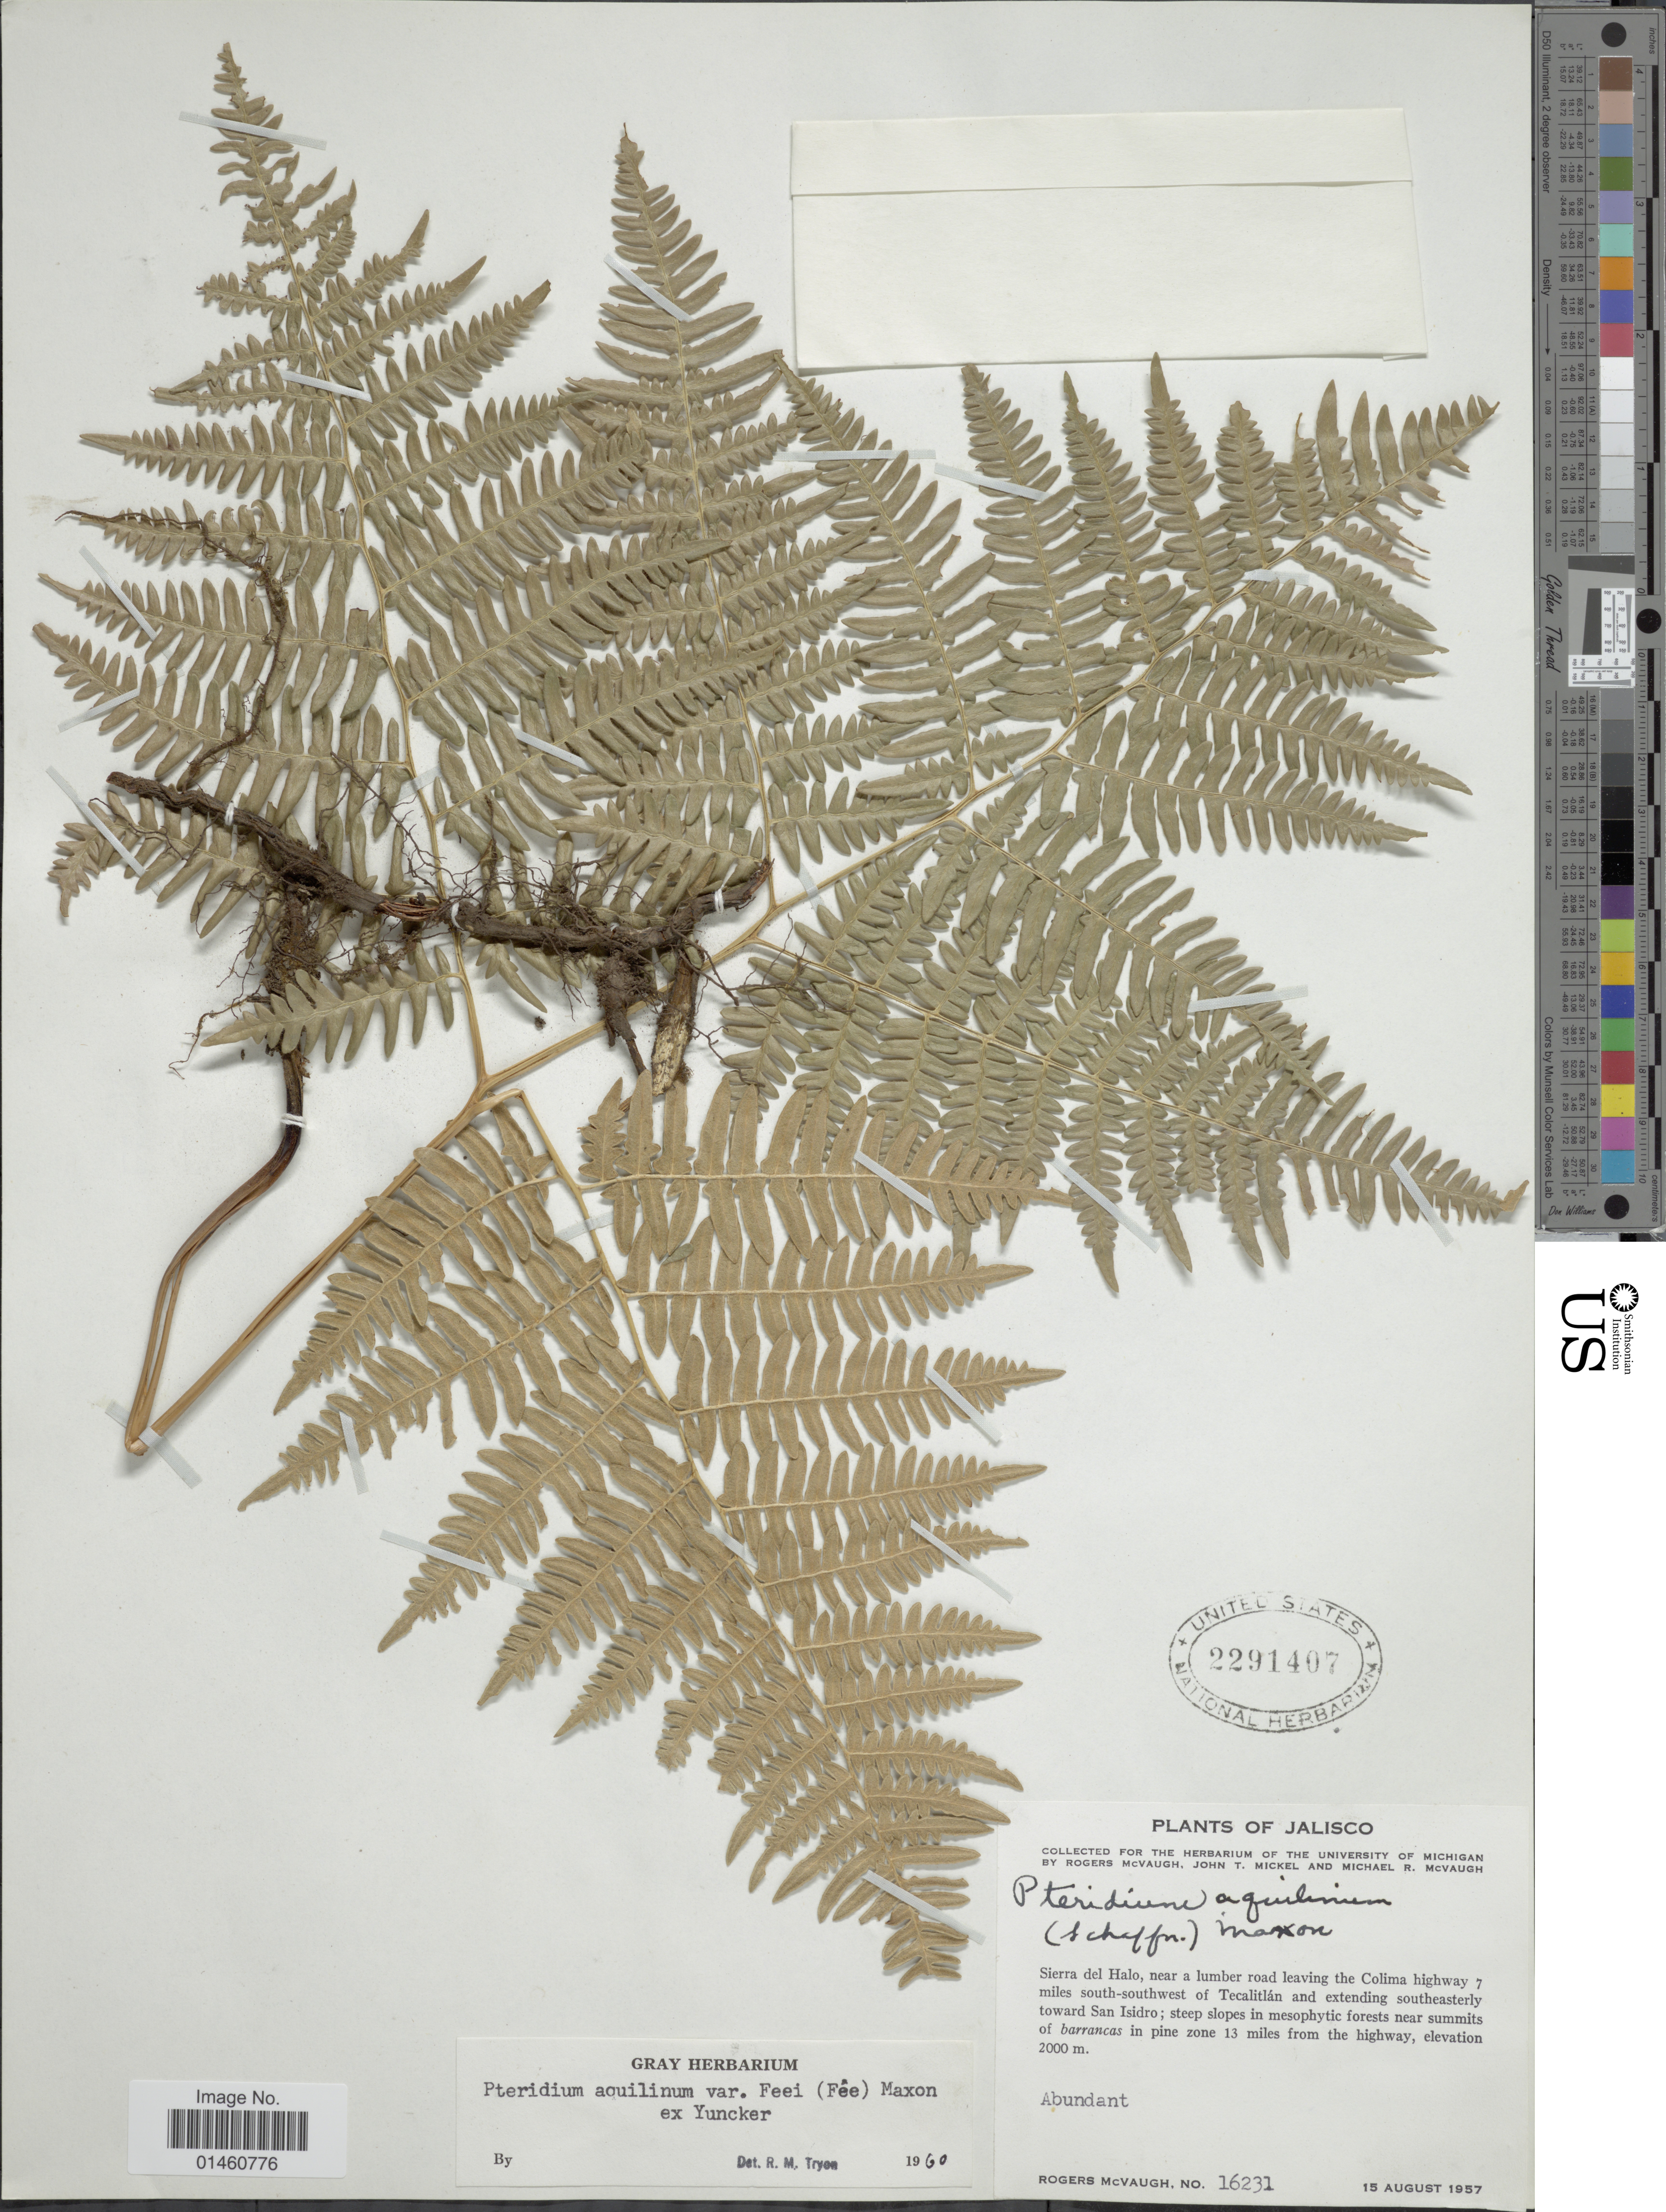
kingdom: Plantae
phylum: Tracheophyta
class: Polypodiopsida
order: Polypodiales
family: Dennstaedtiaceae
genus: Pteridium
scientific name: Pteridium aquilinum var. feei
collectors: R. McVaugh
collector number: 16231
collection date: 1957-08-15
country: Mexico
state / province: Jalisco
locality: Sierra del Halo, near a lumber road leaving the Colima highway 7 miles south-southwest of Tecalitlán and extending southeasterly toward San isidro, in pine zone 13 miles from the highway.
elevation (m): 2000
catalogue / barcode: US 2291407